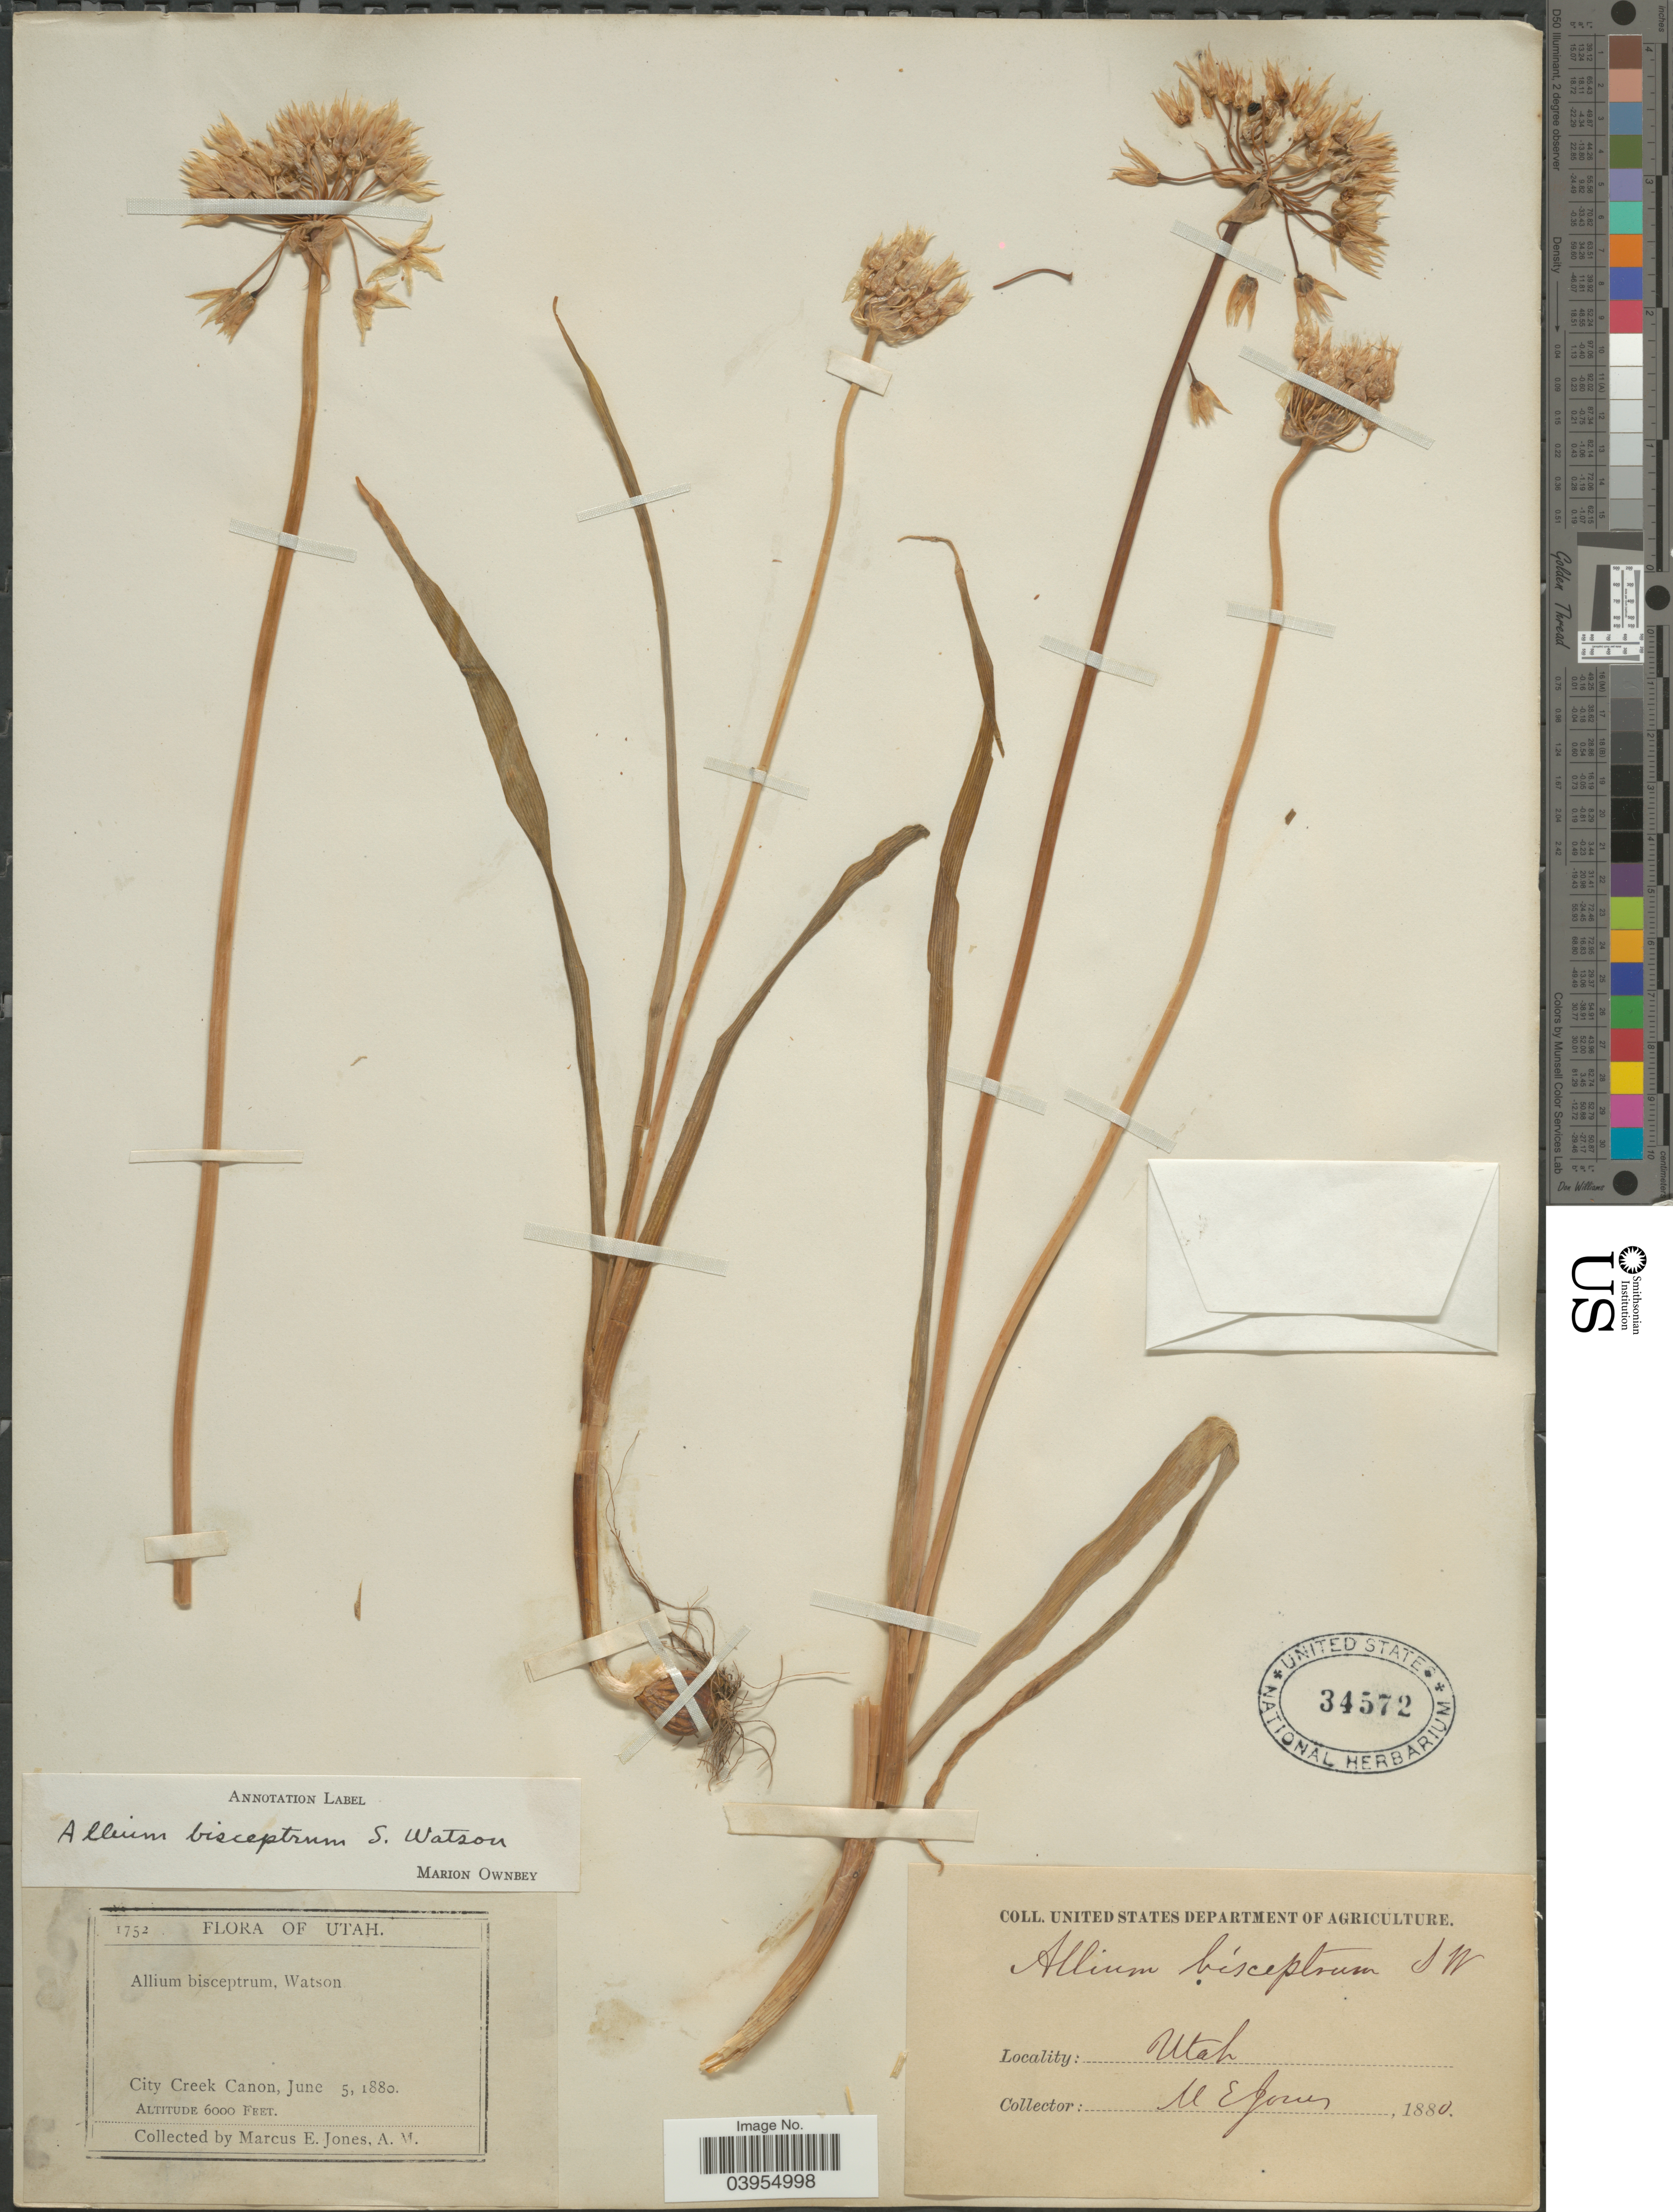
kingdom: Plantae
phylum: Tracheophyta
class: Liliopsida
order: Asparagales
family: Amaryllidaceae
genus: Allium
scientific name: Allium bisceptrum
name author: S. Watson in C. King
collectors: M. E. Jones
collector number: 1752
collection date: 1880-06-05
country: United States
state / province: Utah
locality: City Creek Canon.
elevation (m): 1829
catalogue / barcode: US 34572